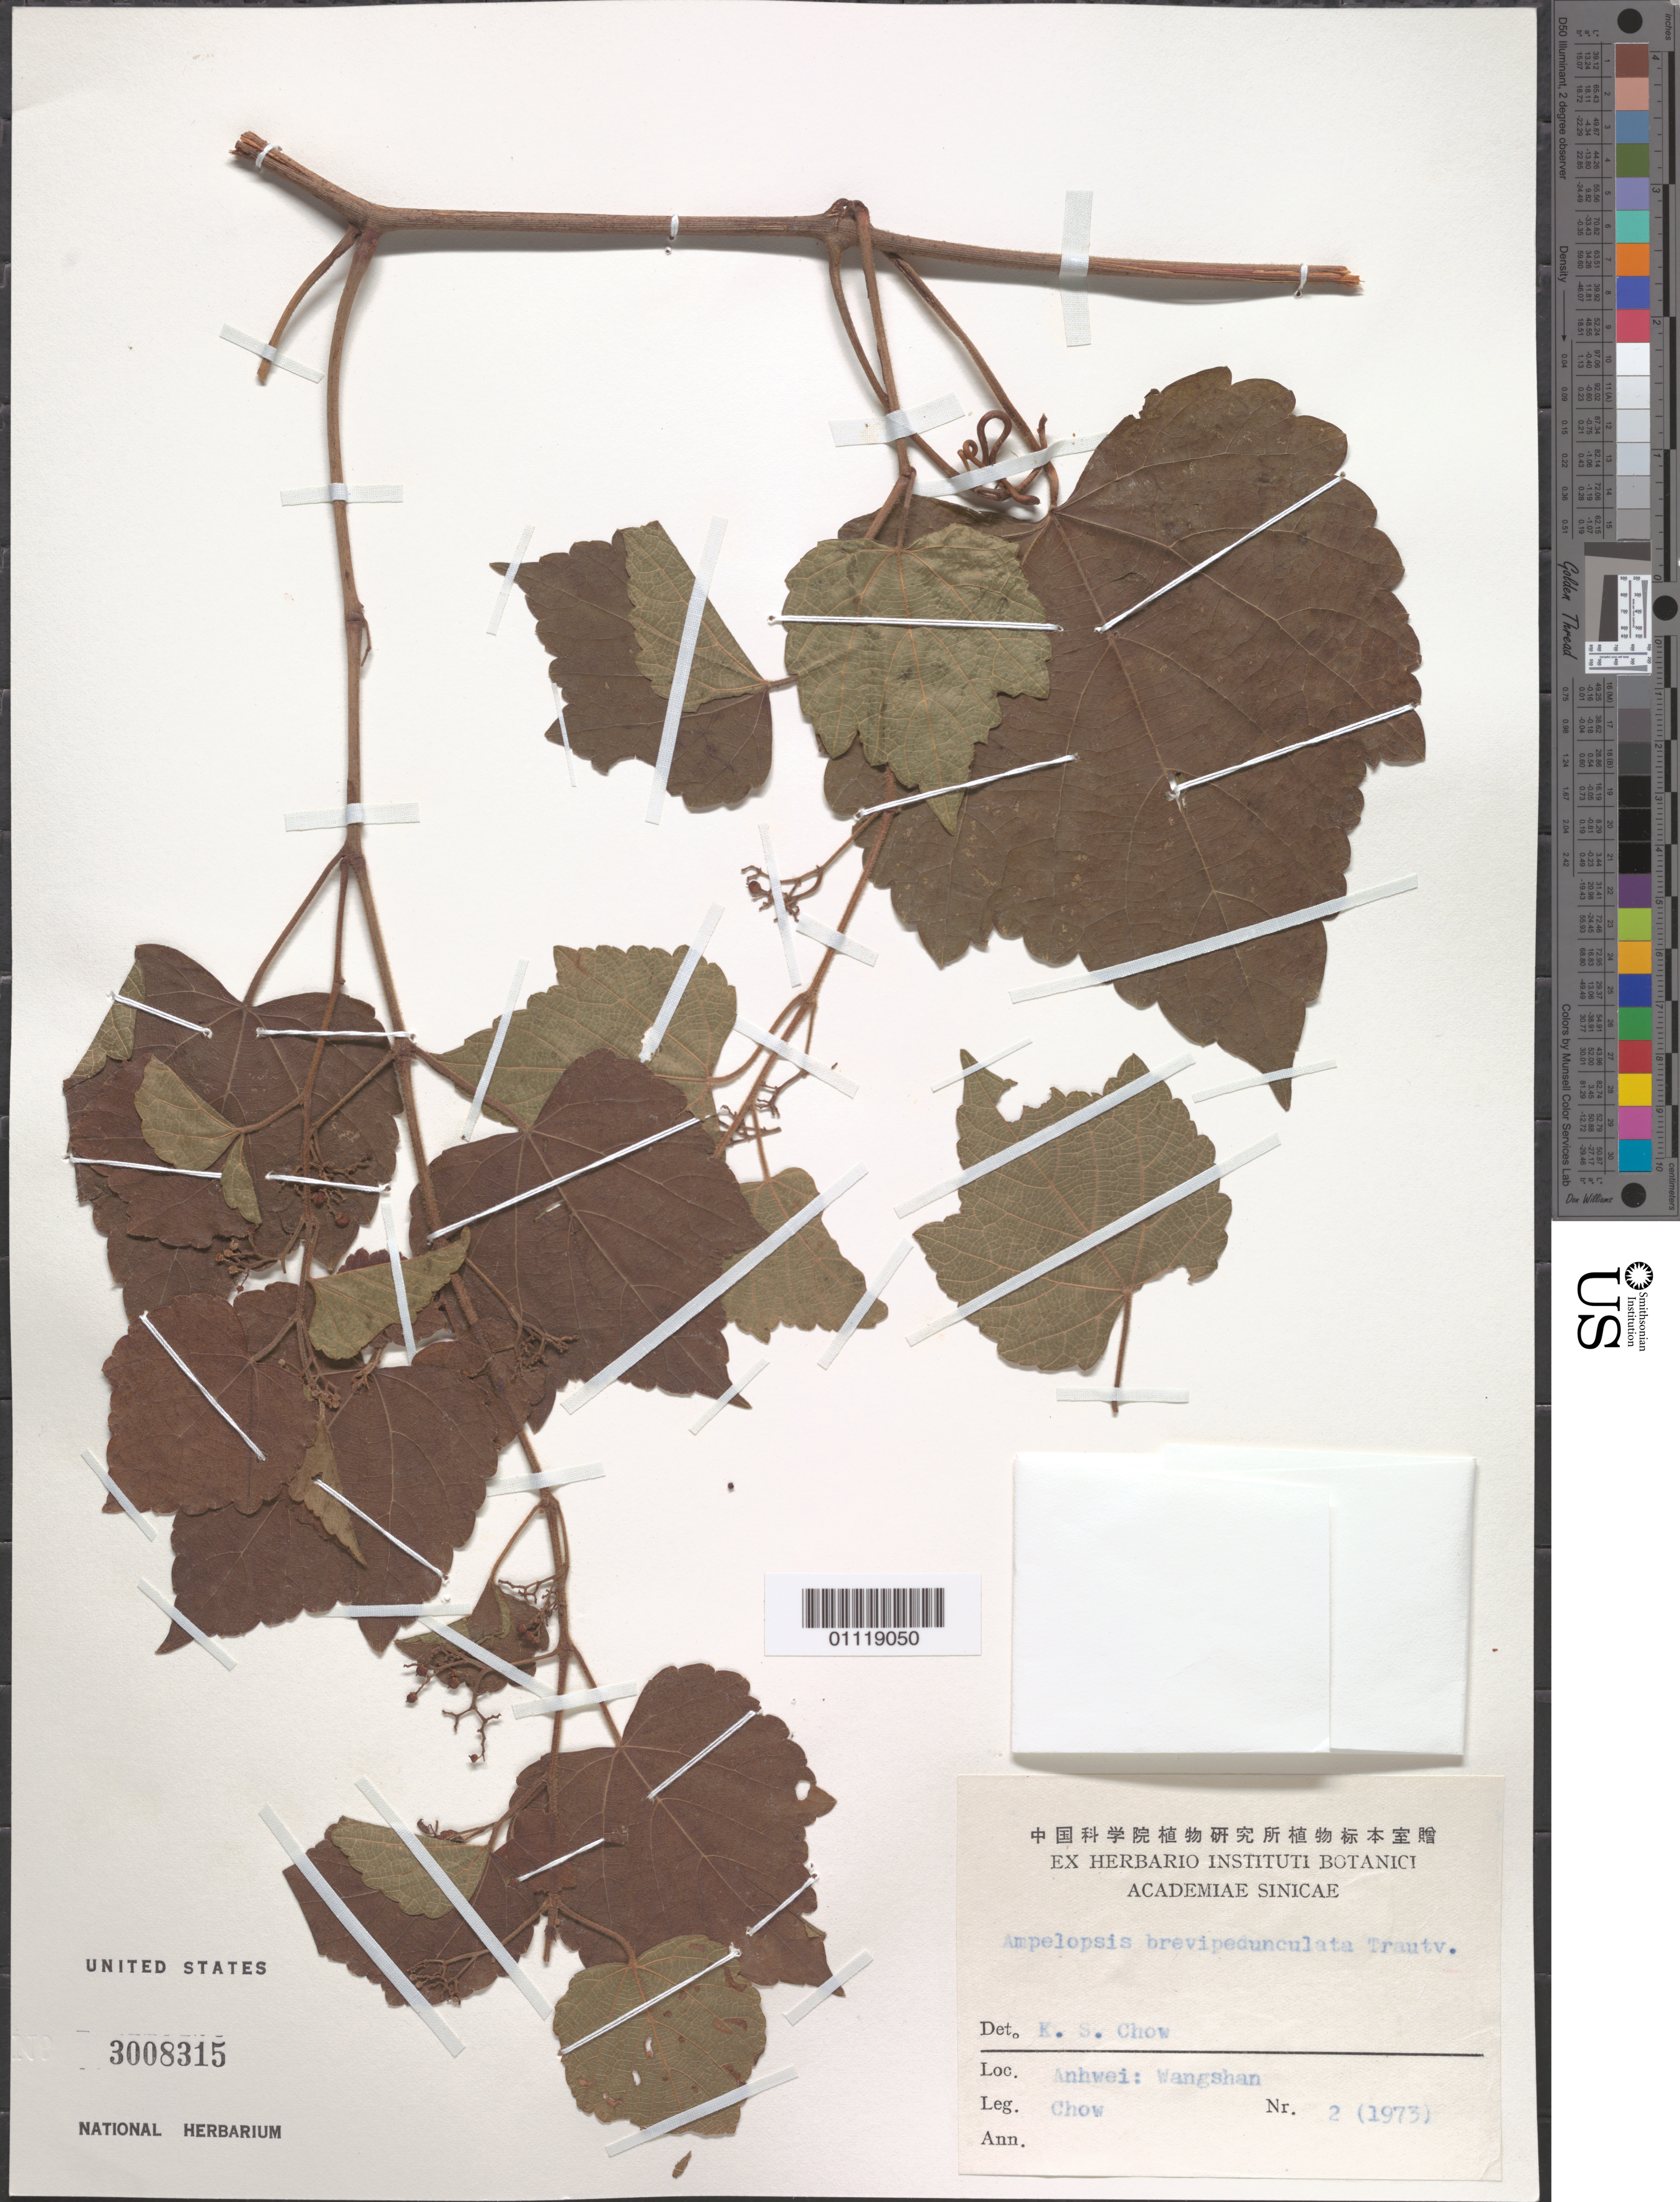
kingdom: Plantae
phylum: Tracheophyta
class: Magnoliopsida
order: Vitales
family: Vitaceae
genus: Ampelopsis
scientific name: Ampelopsis brevipedunculata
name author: (Maxim.) Trautv.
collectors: K. S. Chow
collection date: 1973-02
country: China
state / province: Anhui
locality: Wangshan.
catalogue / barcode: US 3008315